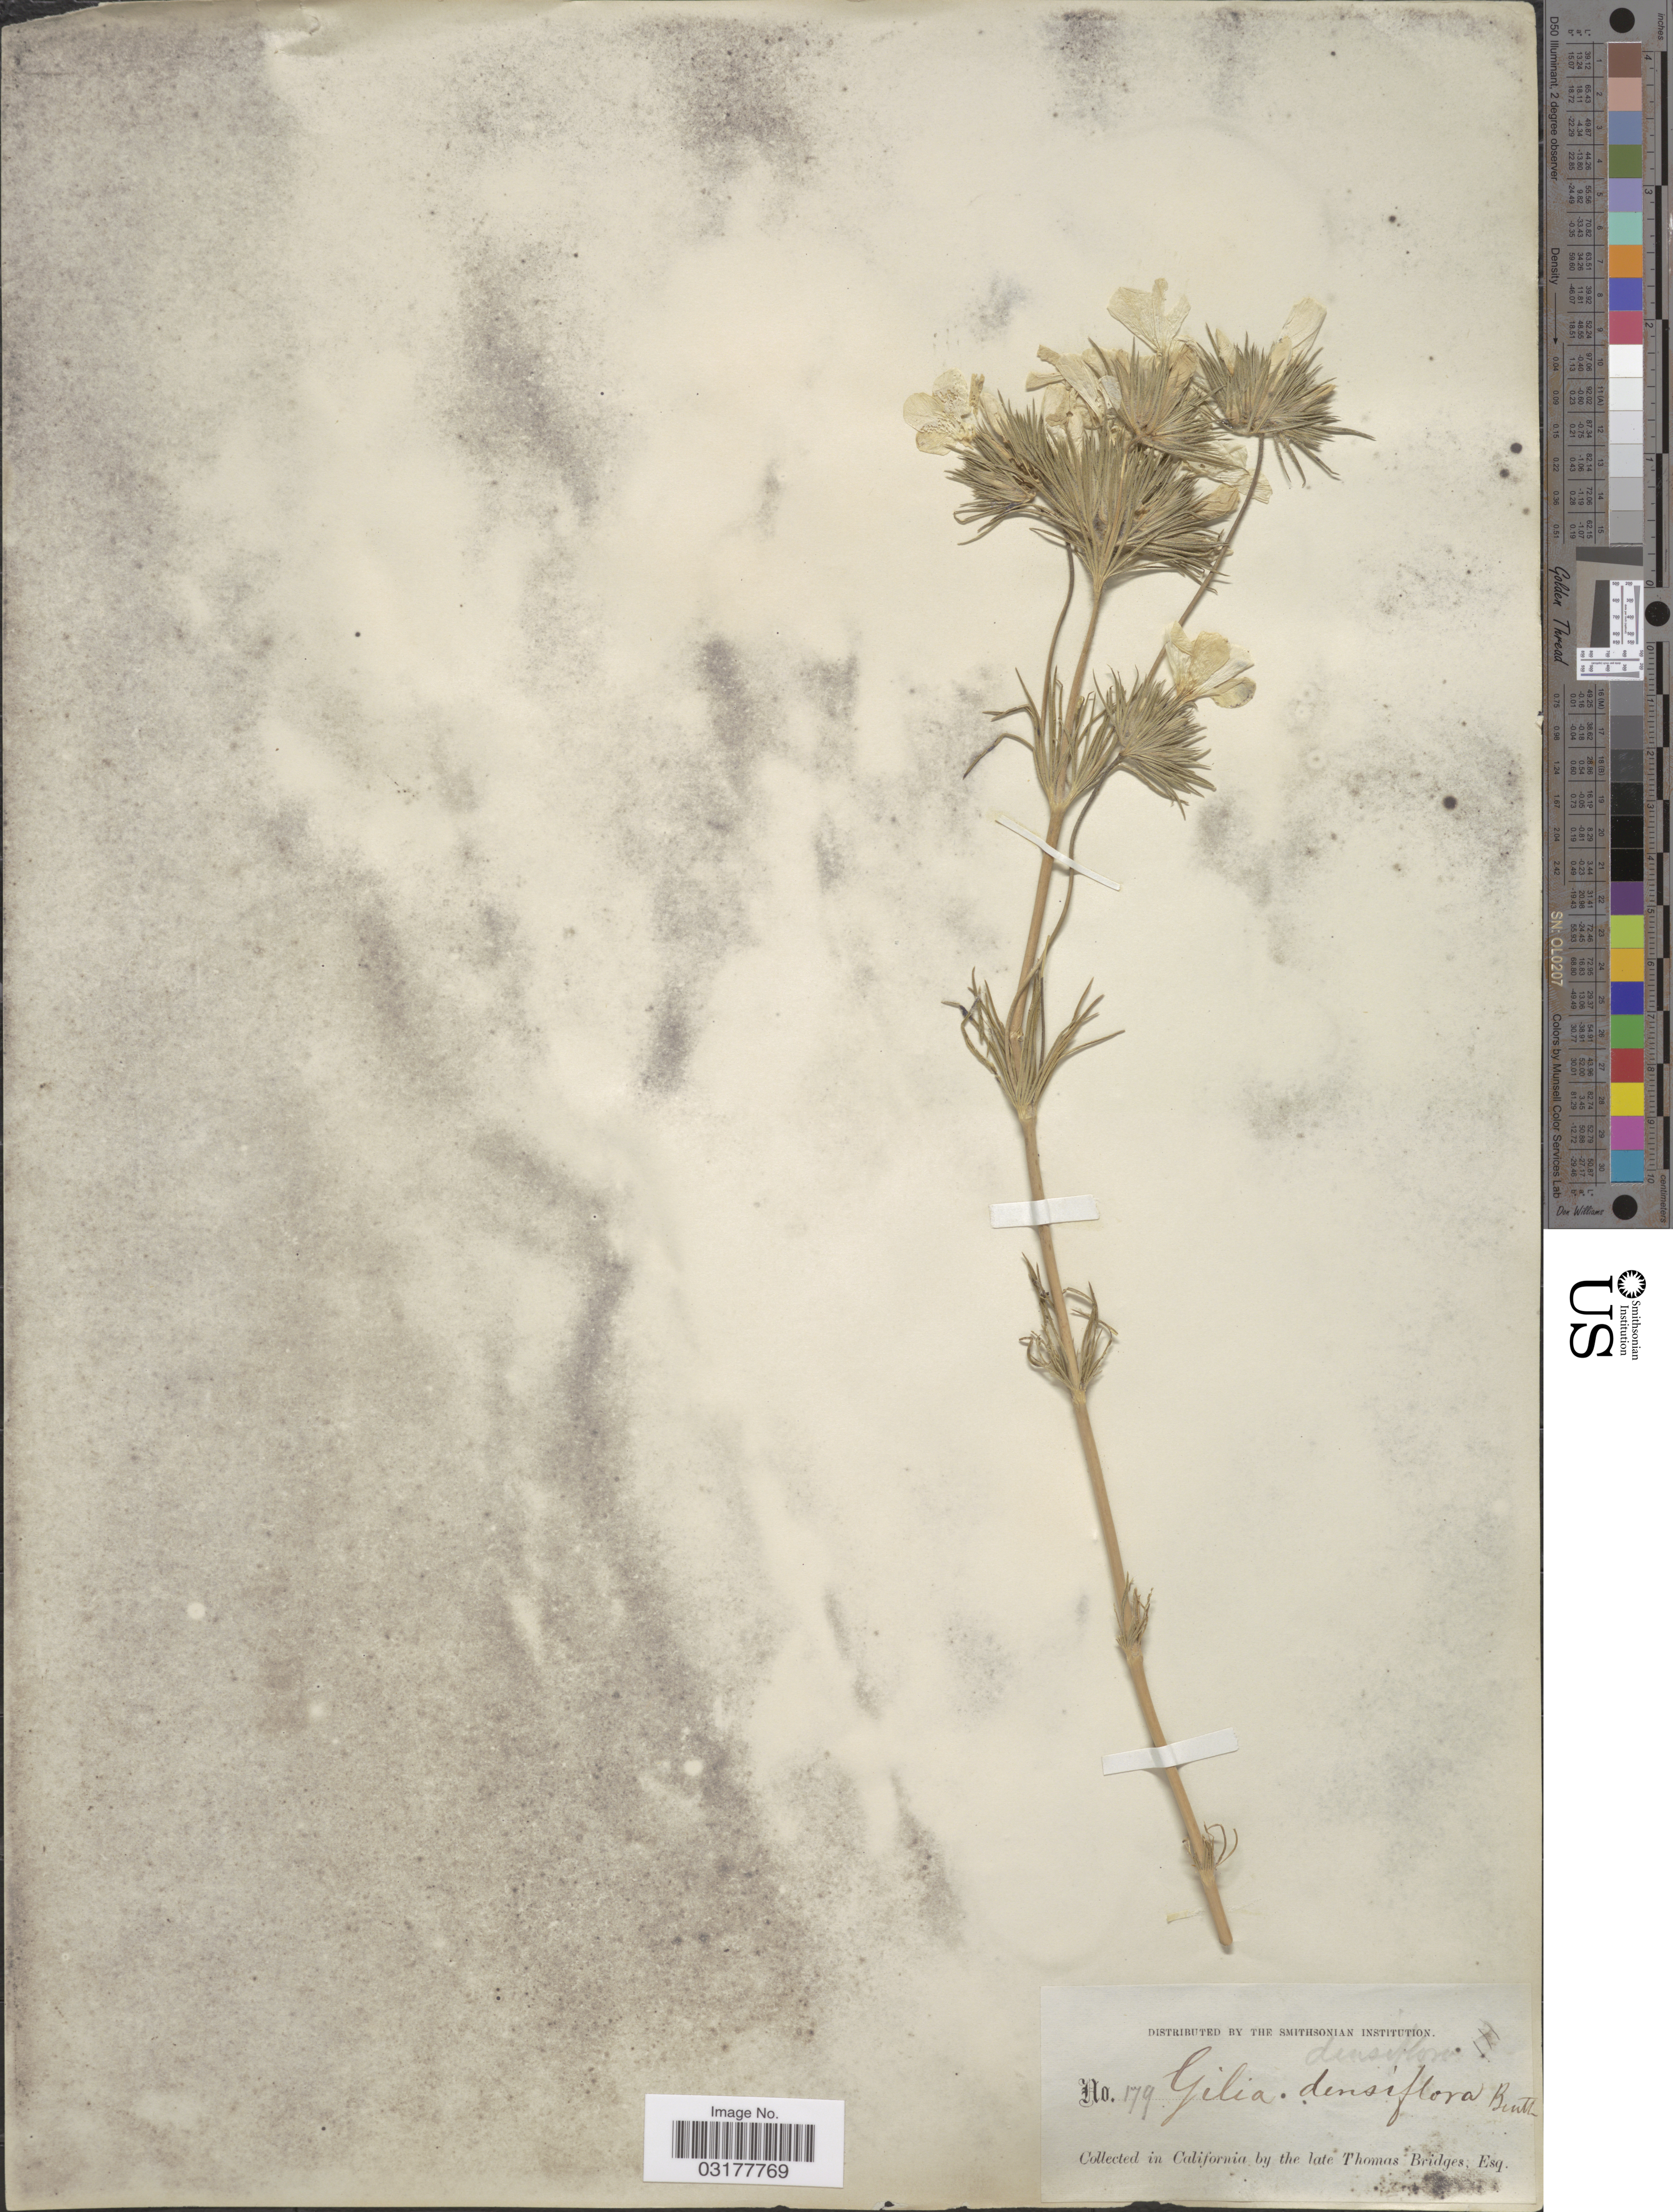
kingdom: Plantae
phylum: Tracheophyta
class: Magnoliopsida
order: Ericales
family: Polemoniaceae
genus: Leptosiphon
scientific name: Leptosiphon grandiflorus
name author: Benth.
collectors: T. Bridges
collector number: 179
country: United States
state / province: California